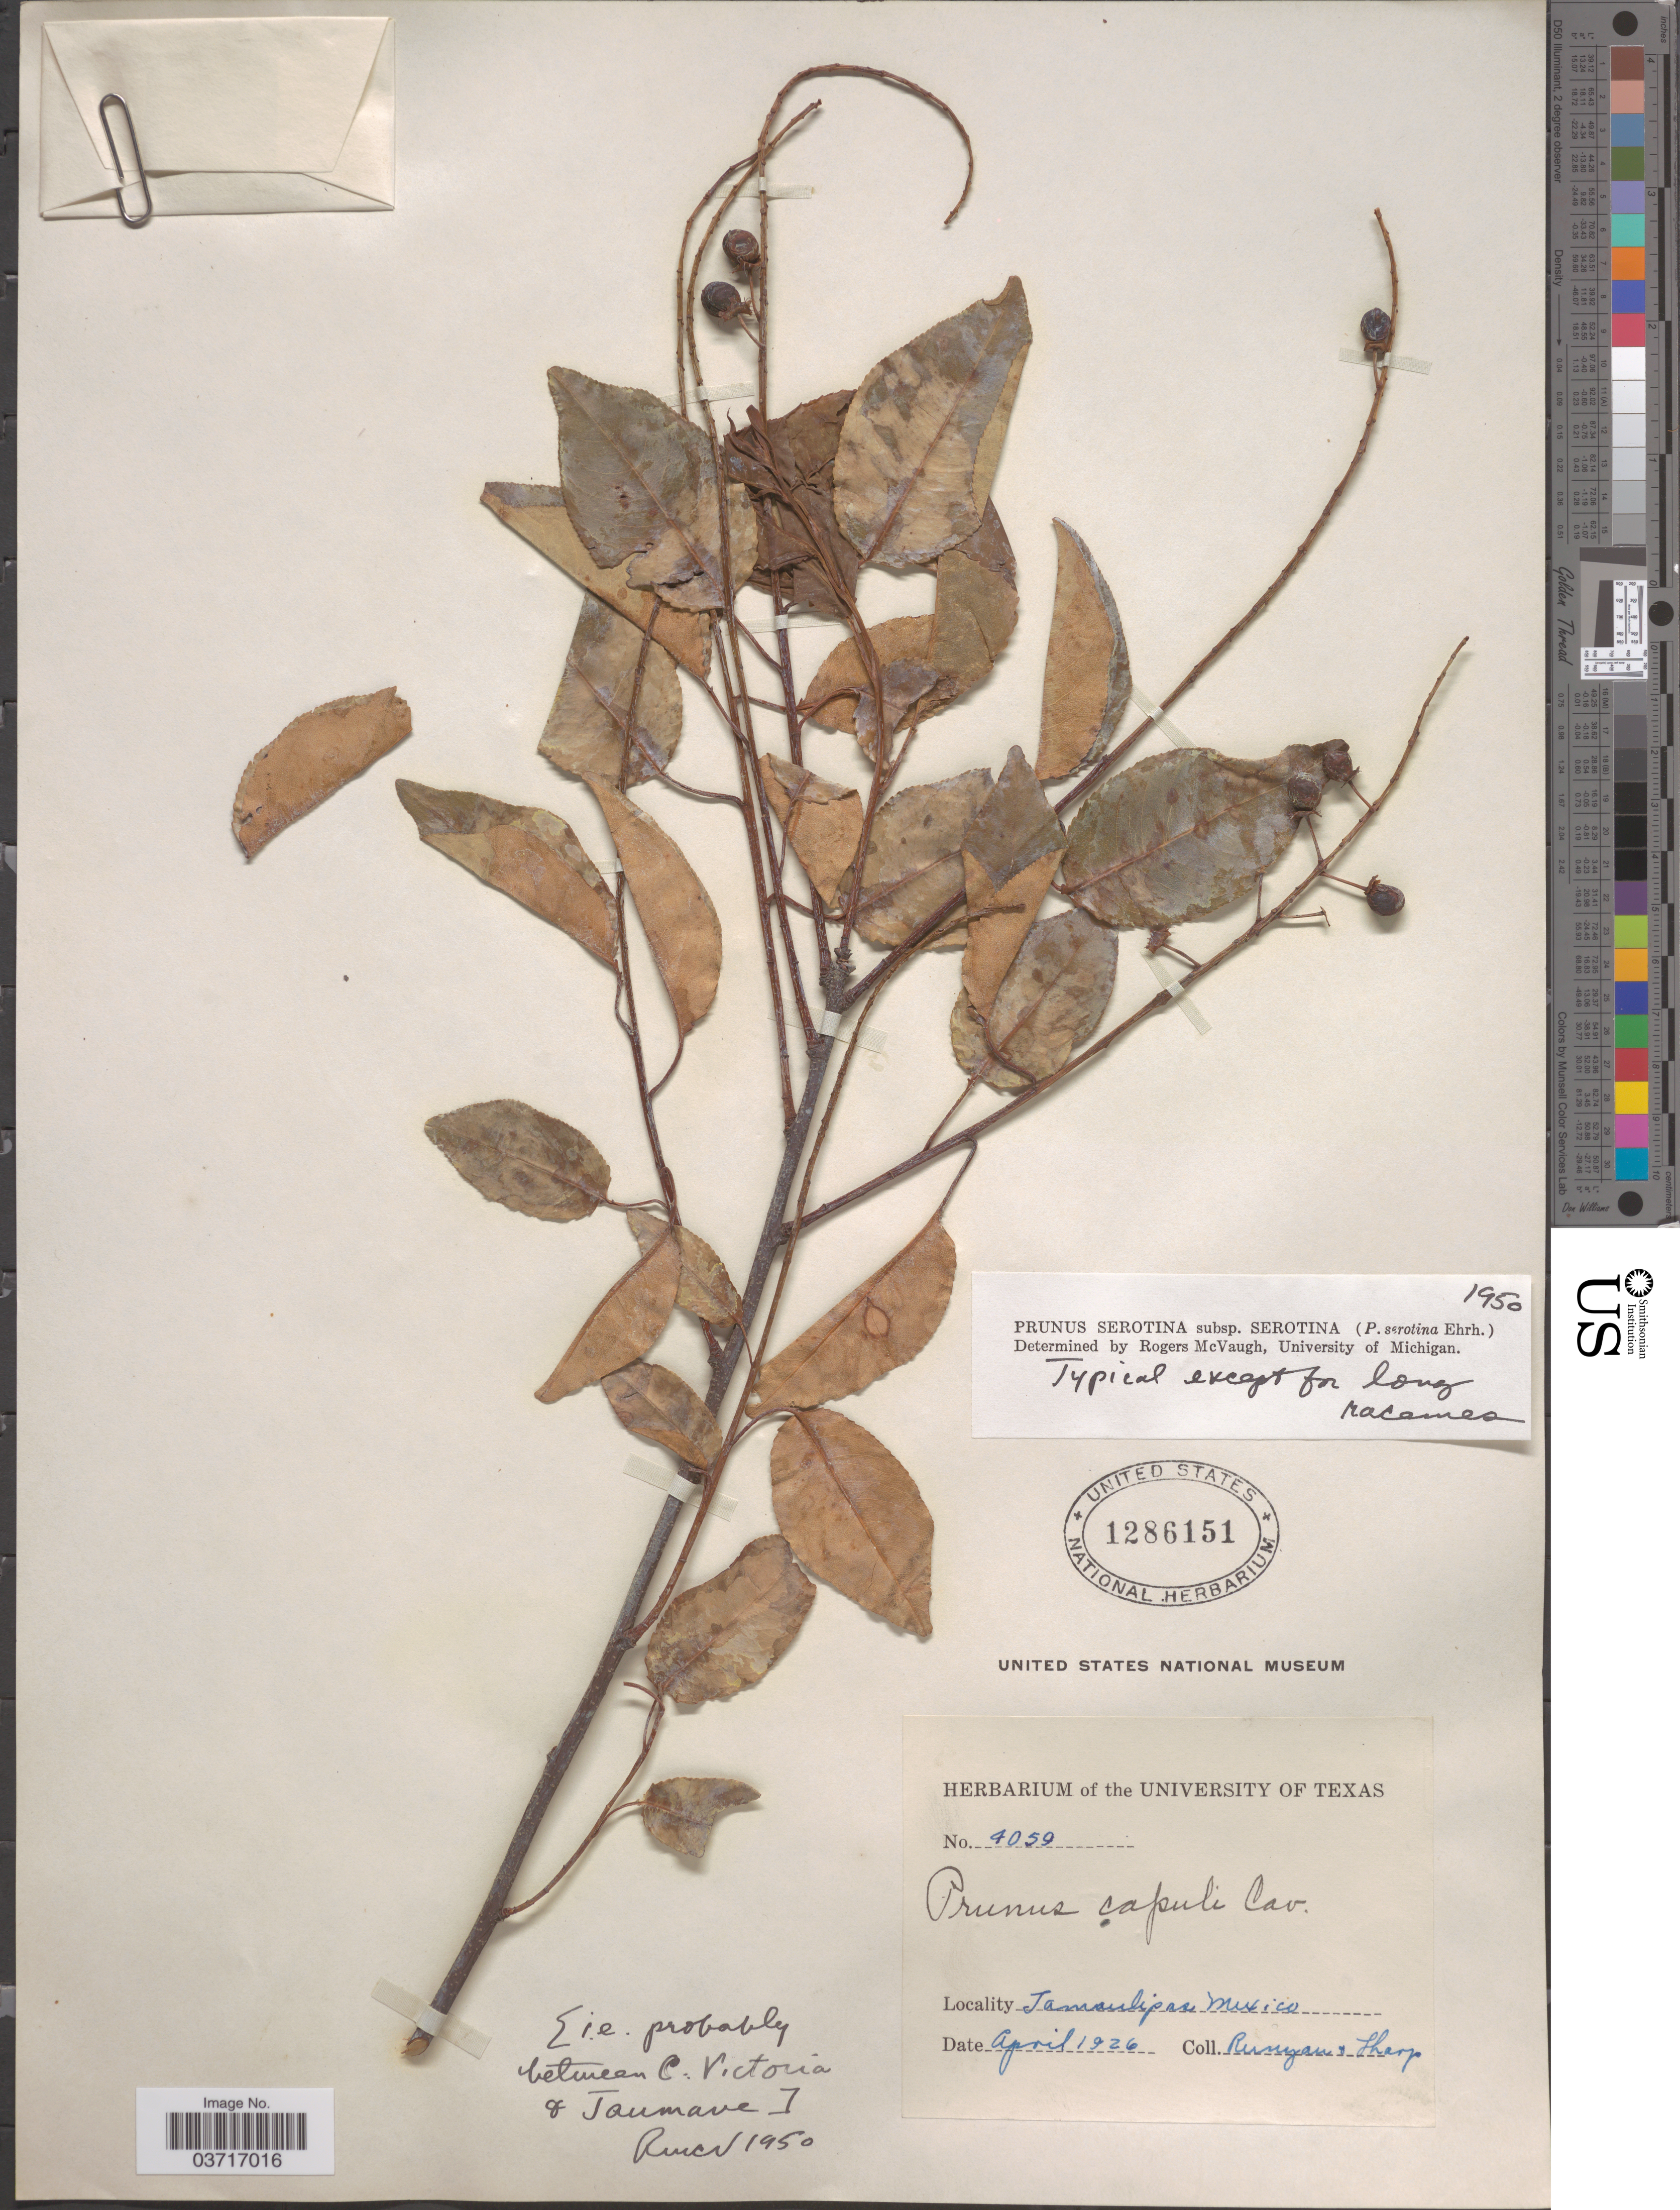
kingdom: Plantae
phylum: Tracheophyta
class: Magnoliopsida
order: Rosales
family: Rosaceae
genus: Prunus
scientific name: Prunus serotina var. serotina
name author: Ehrh.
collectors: -. Runyon & Tharp, --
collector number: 4059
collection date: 1926-04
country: Mexico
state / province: Tamaulipas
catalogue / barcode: US 1286151